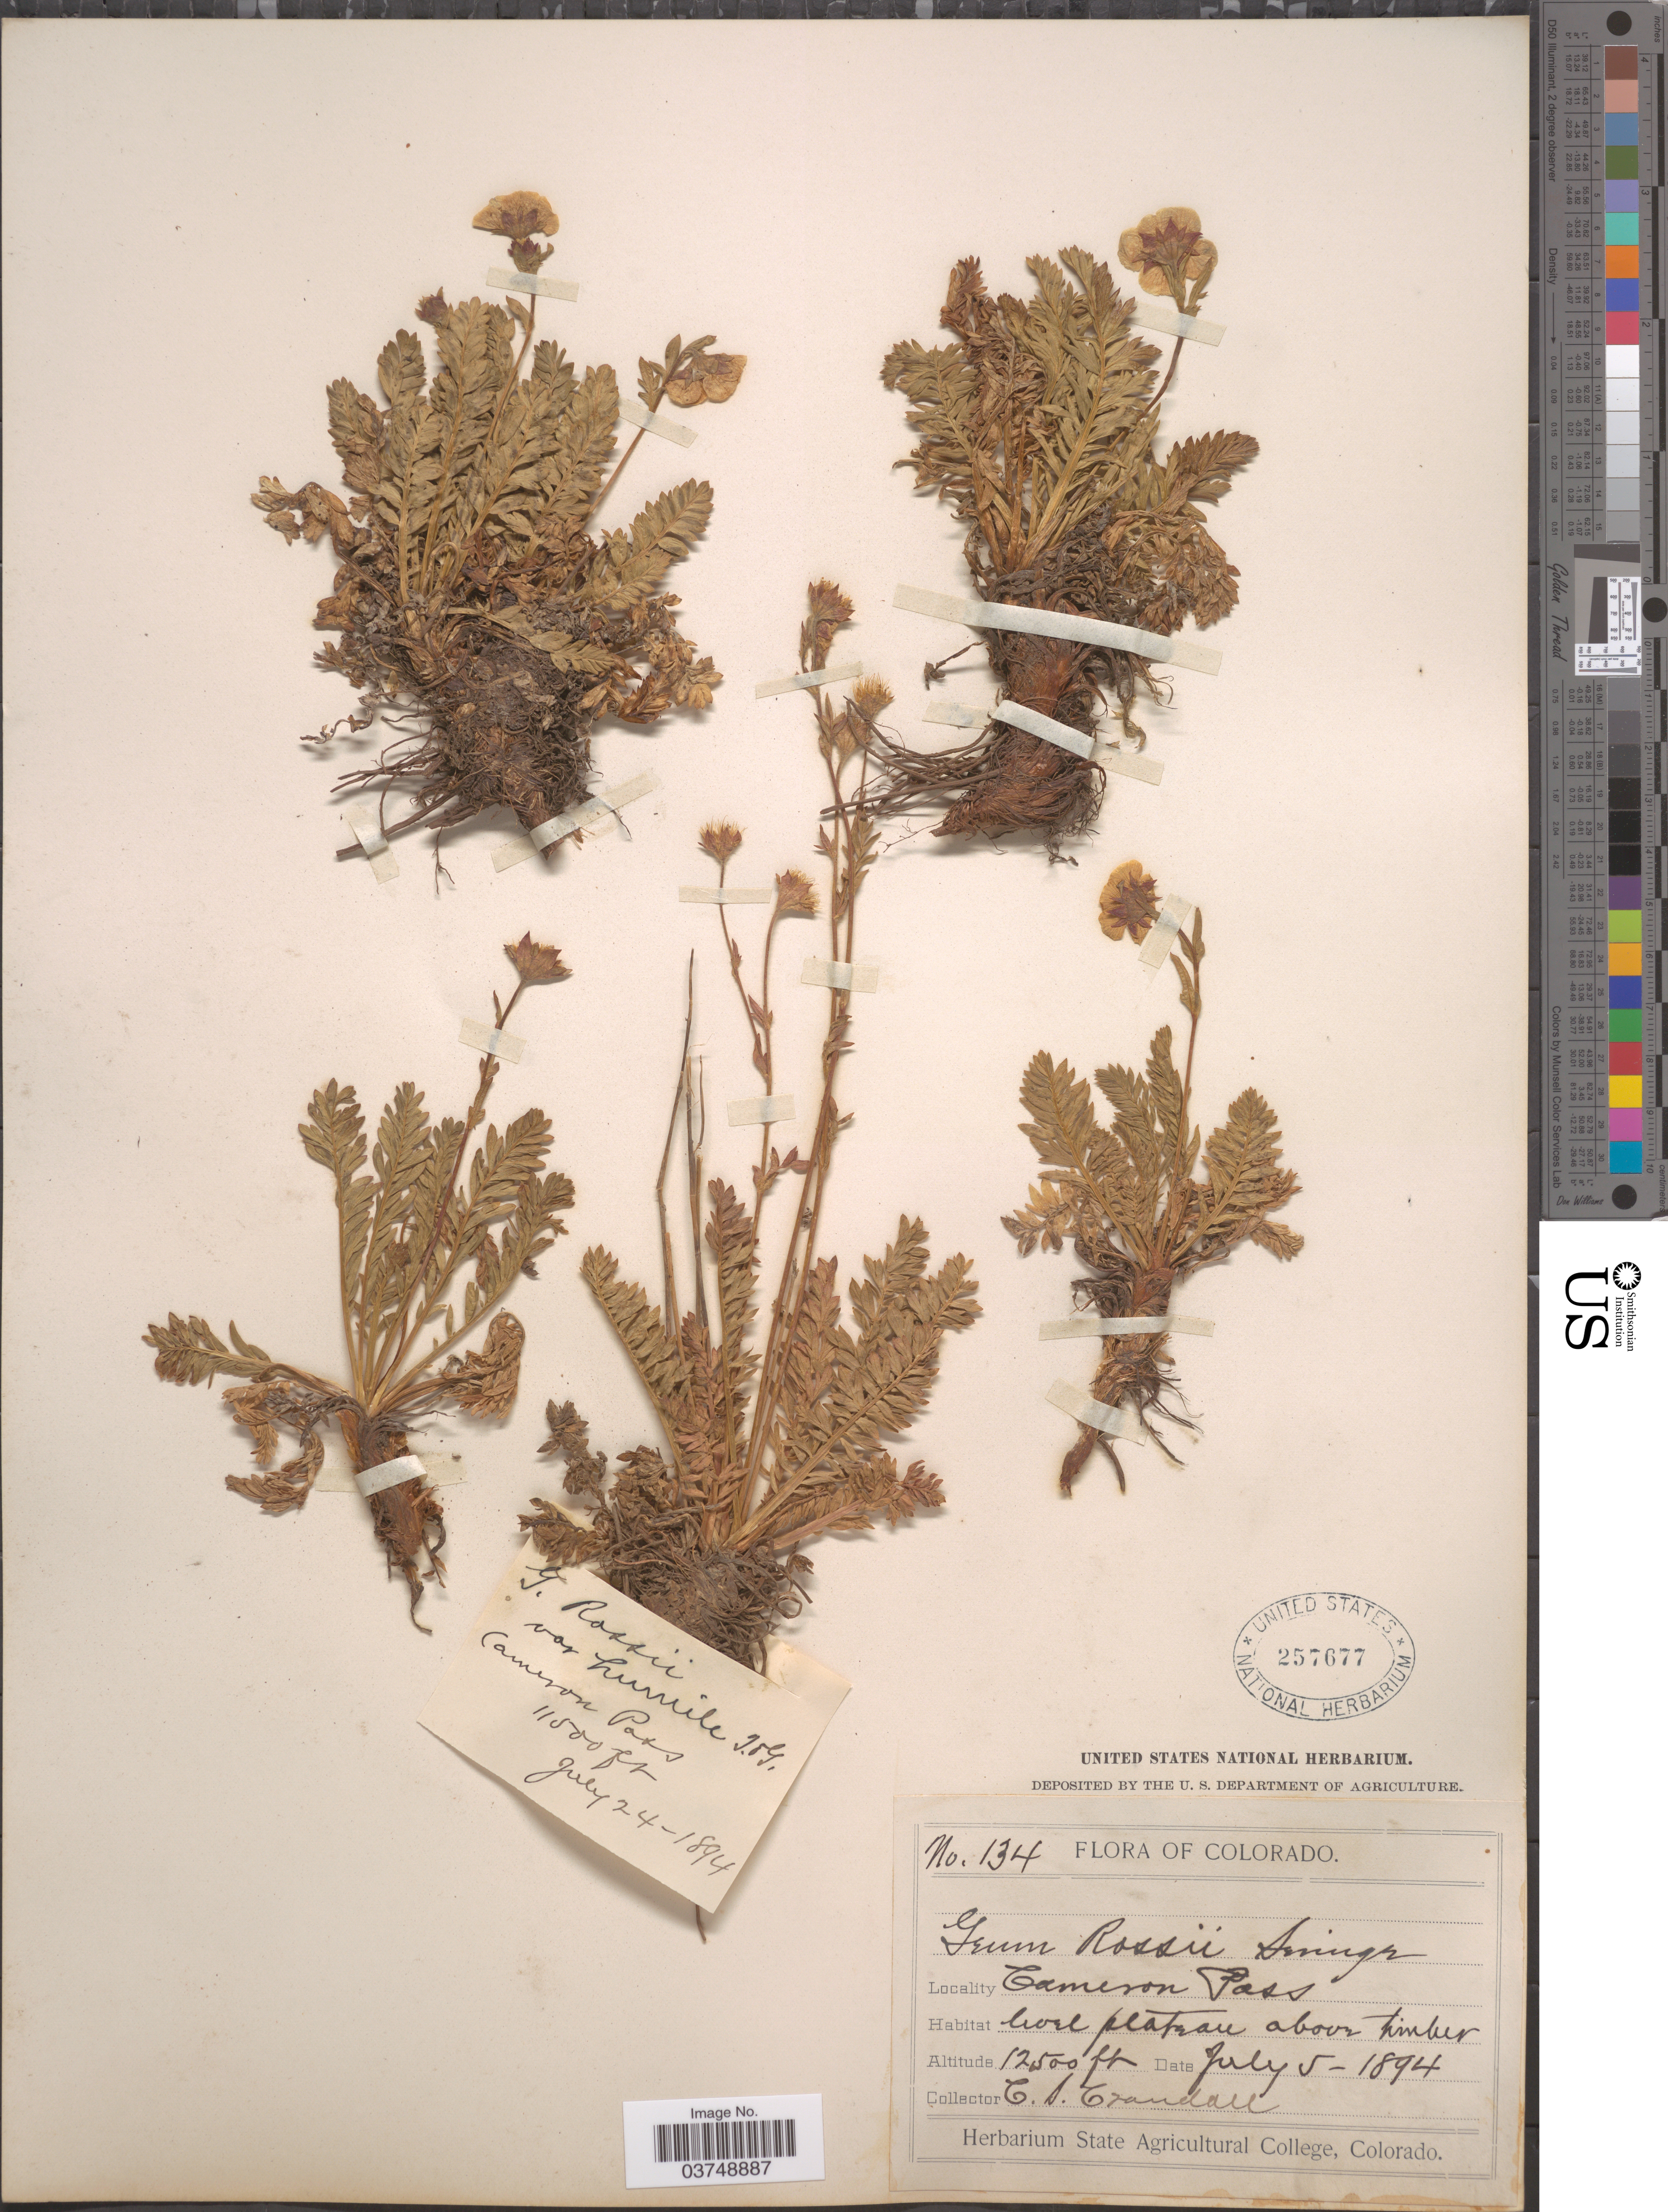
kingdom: Plantae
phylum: Tracheophyta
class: Magnoliopsida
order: Rosales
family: Rosaceae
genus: Geum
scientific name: Geum rossii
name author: (R. Br.) Ser.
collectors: C. Crandall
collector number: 134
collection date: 1894-07-05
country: United States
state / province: Colorado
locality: Cameron Pass.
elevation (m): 3810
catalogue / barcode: US 257677